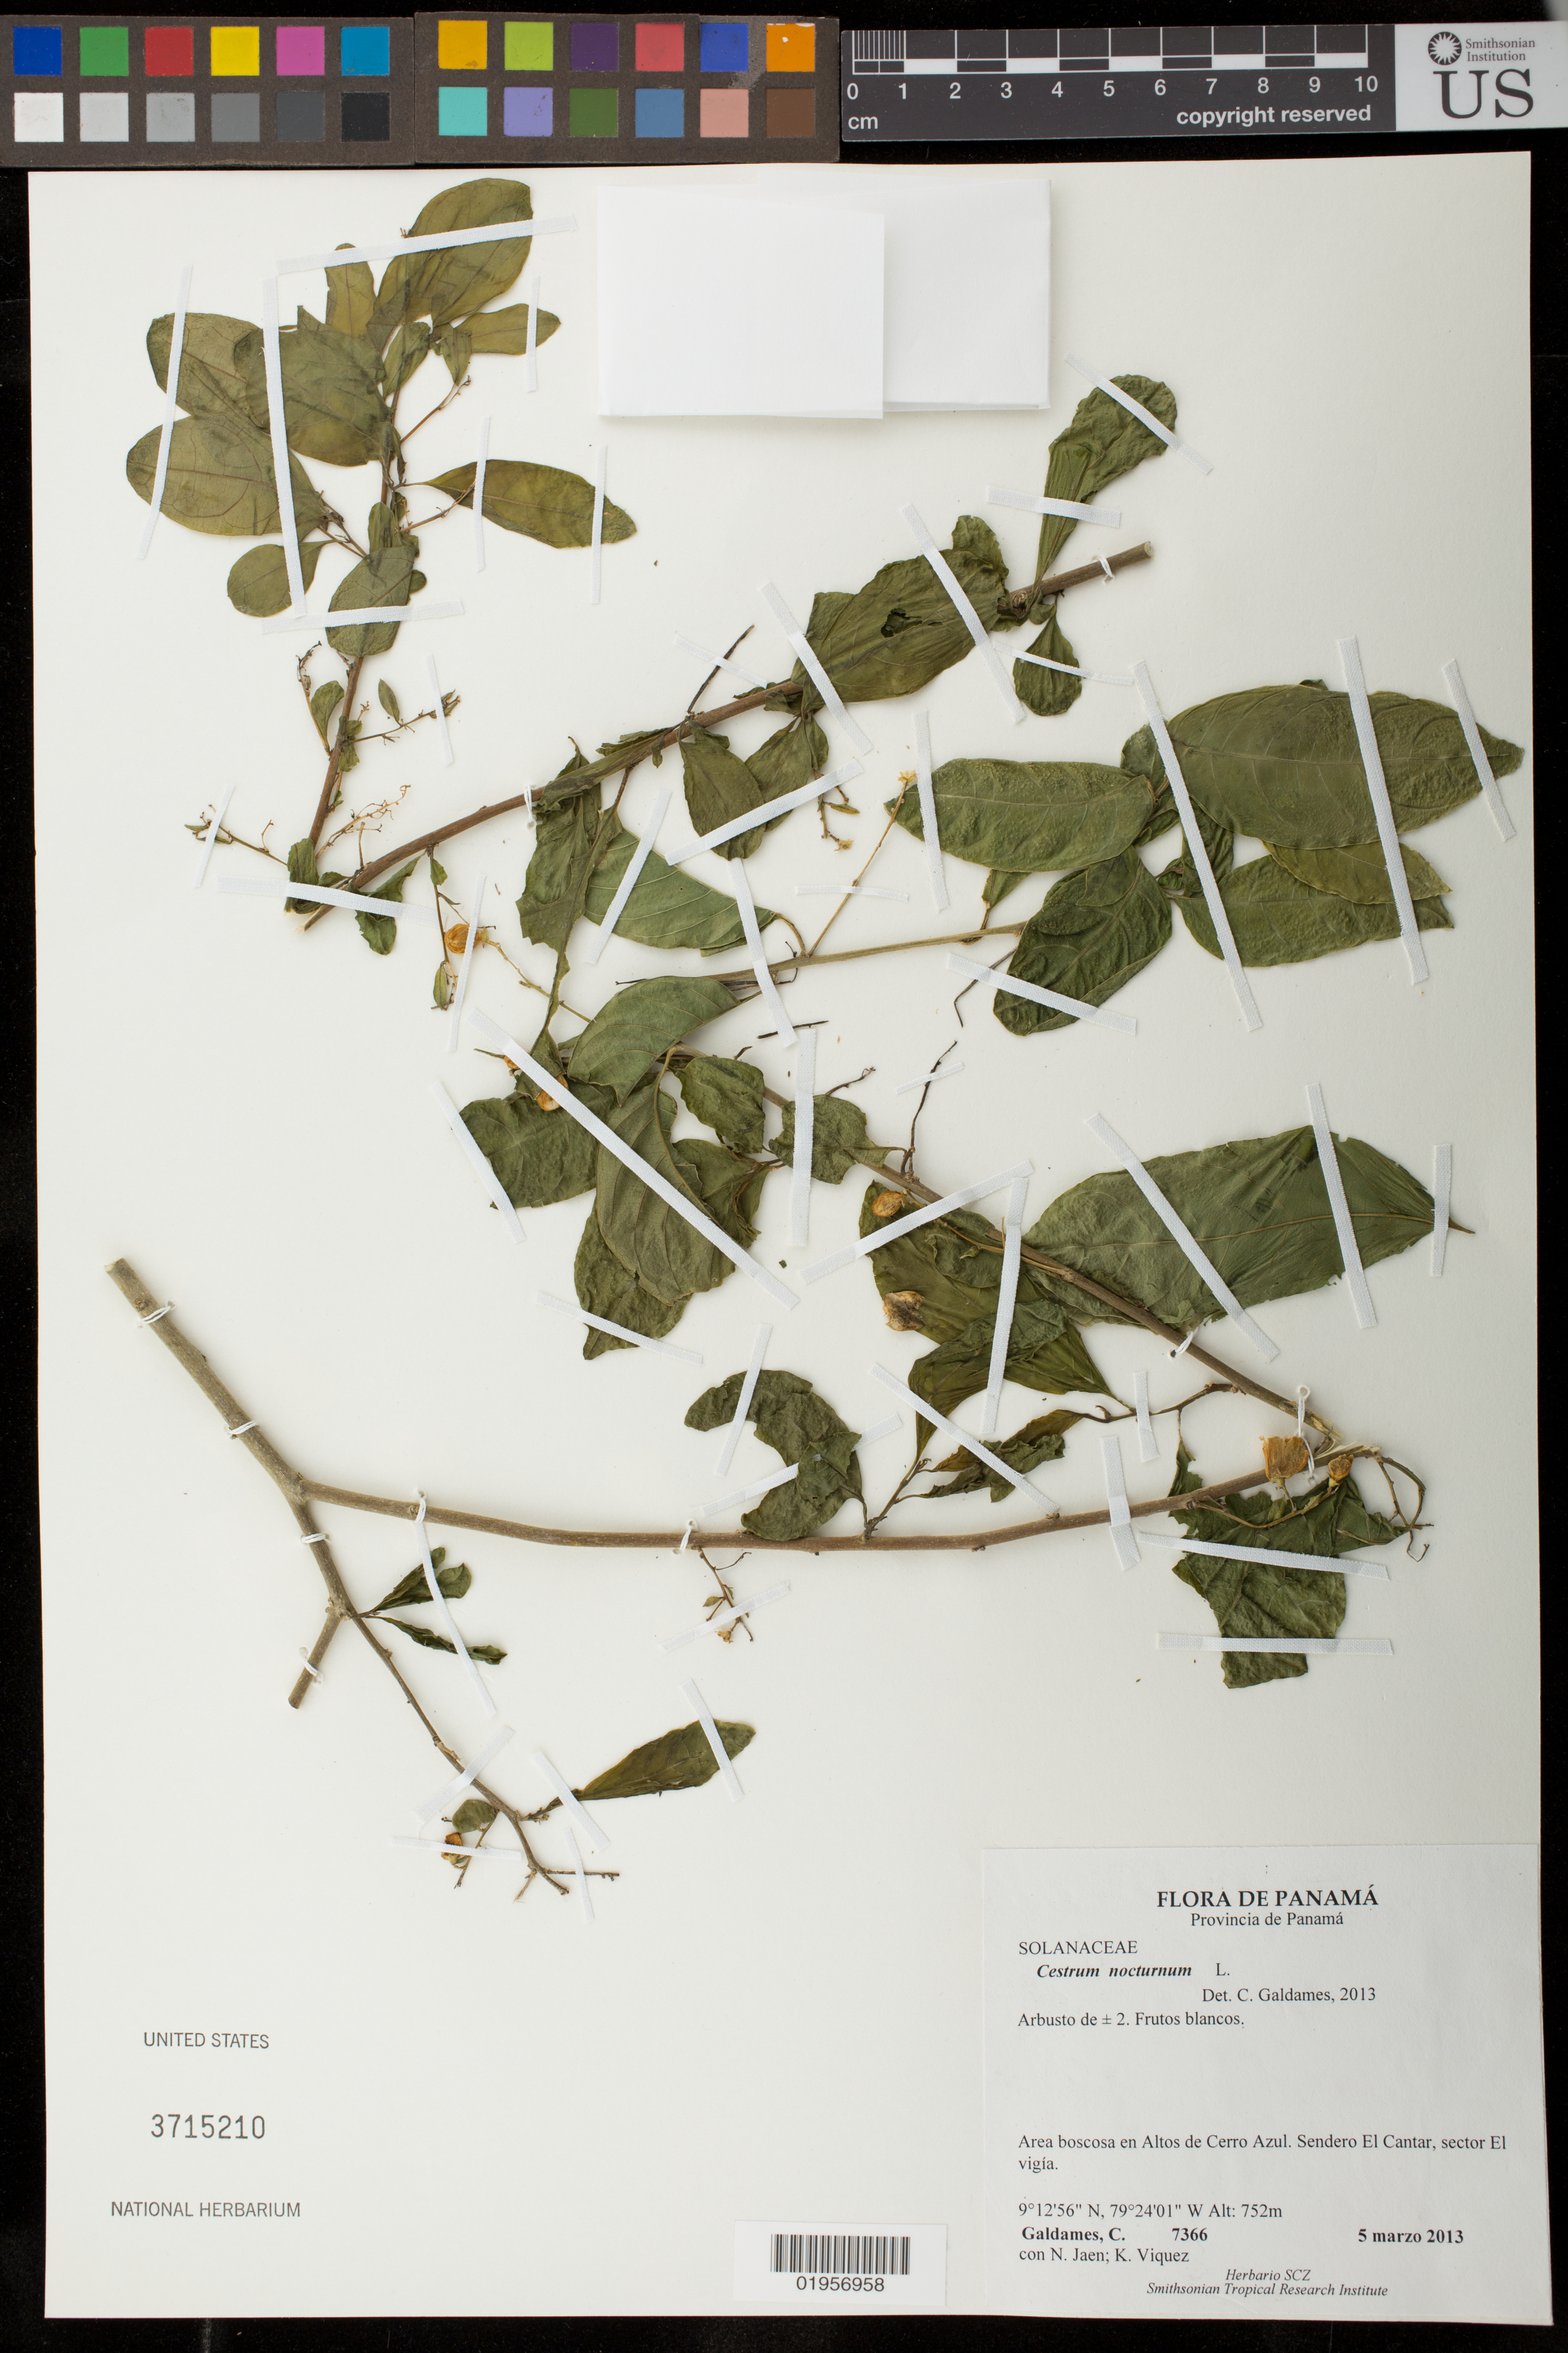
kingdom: Plantae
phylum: Tracheophyta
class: Magnoliopsida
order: Solanales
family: Solanaceae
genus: Cestrum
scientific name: Cestrum nocturnum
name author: L.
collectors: C. Galdames, N. Jaén & K. Viquez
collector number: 7366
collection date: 2013-03-05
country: Panama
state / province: Panamá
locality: Altos de Cerro Azul. Sendero El Cantar, sector El vigia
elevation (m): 752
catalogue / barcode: US 3715210